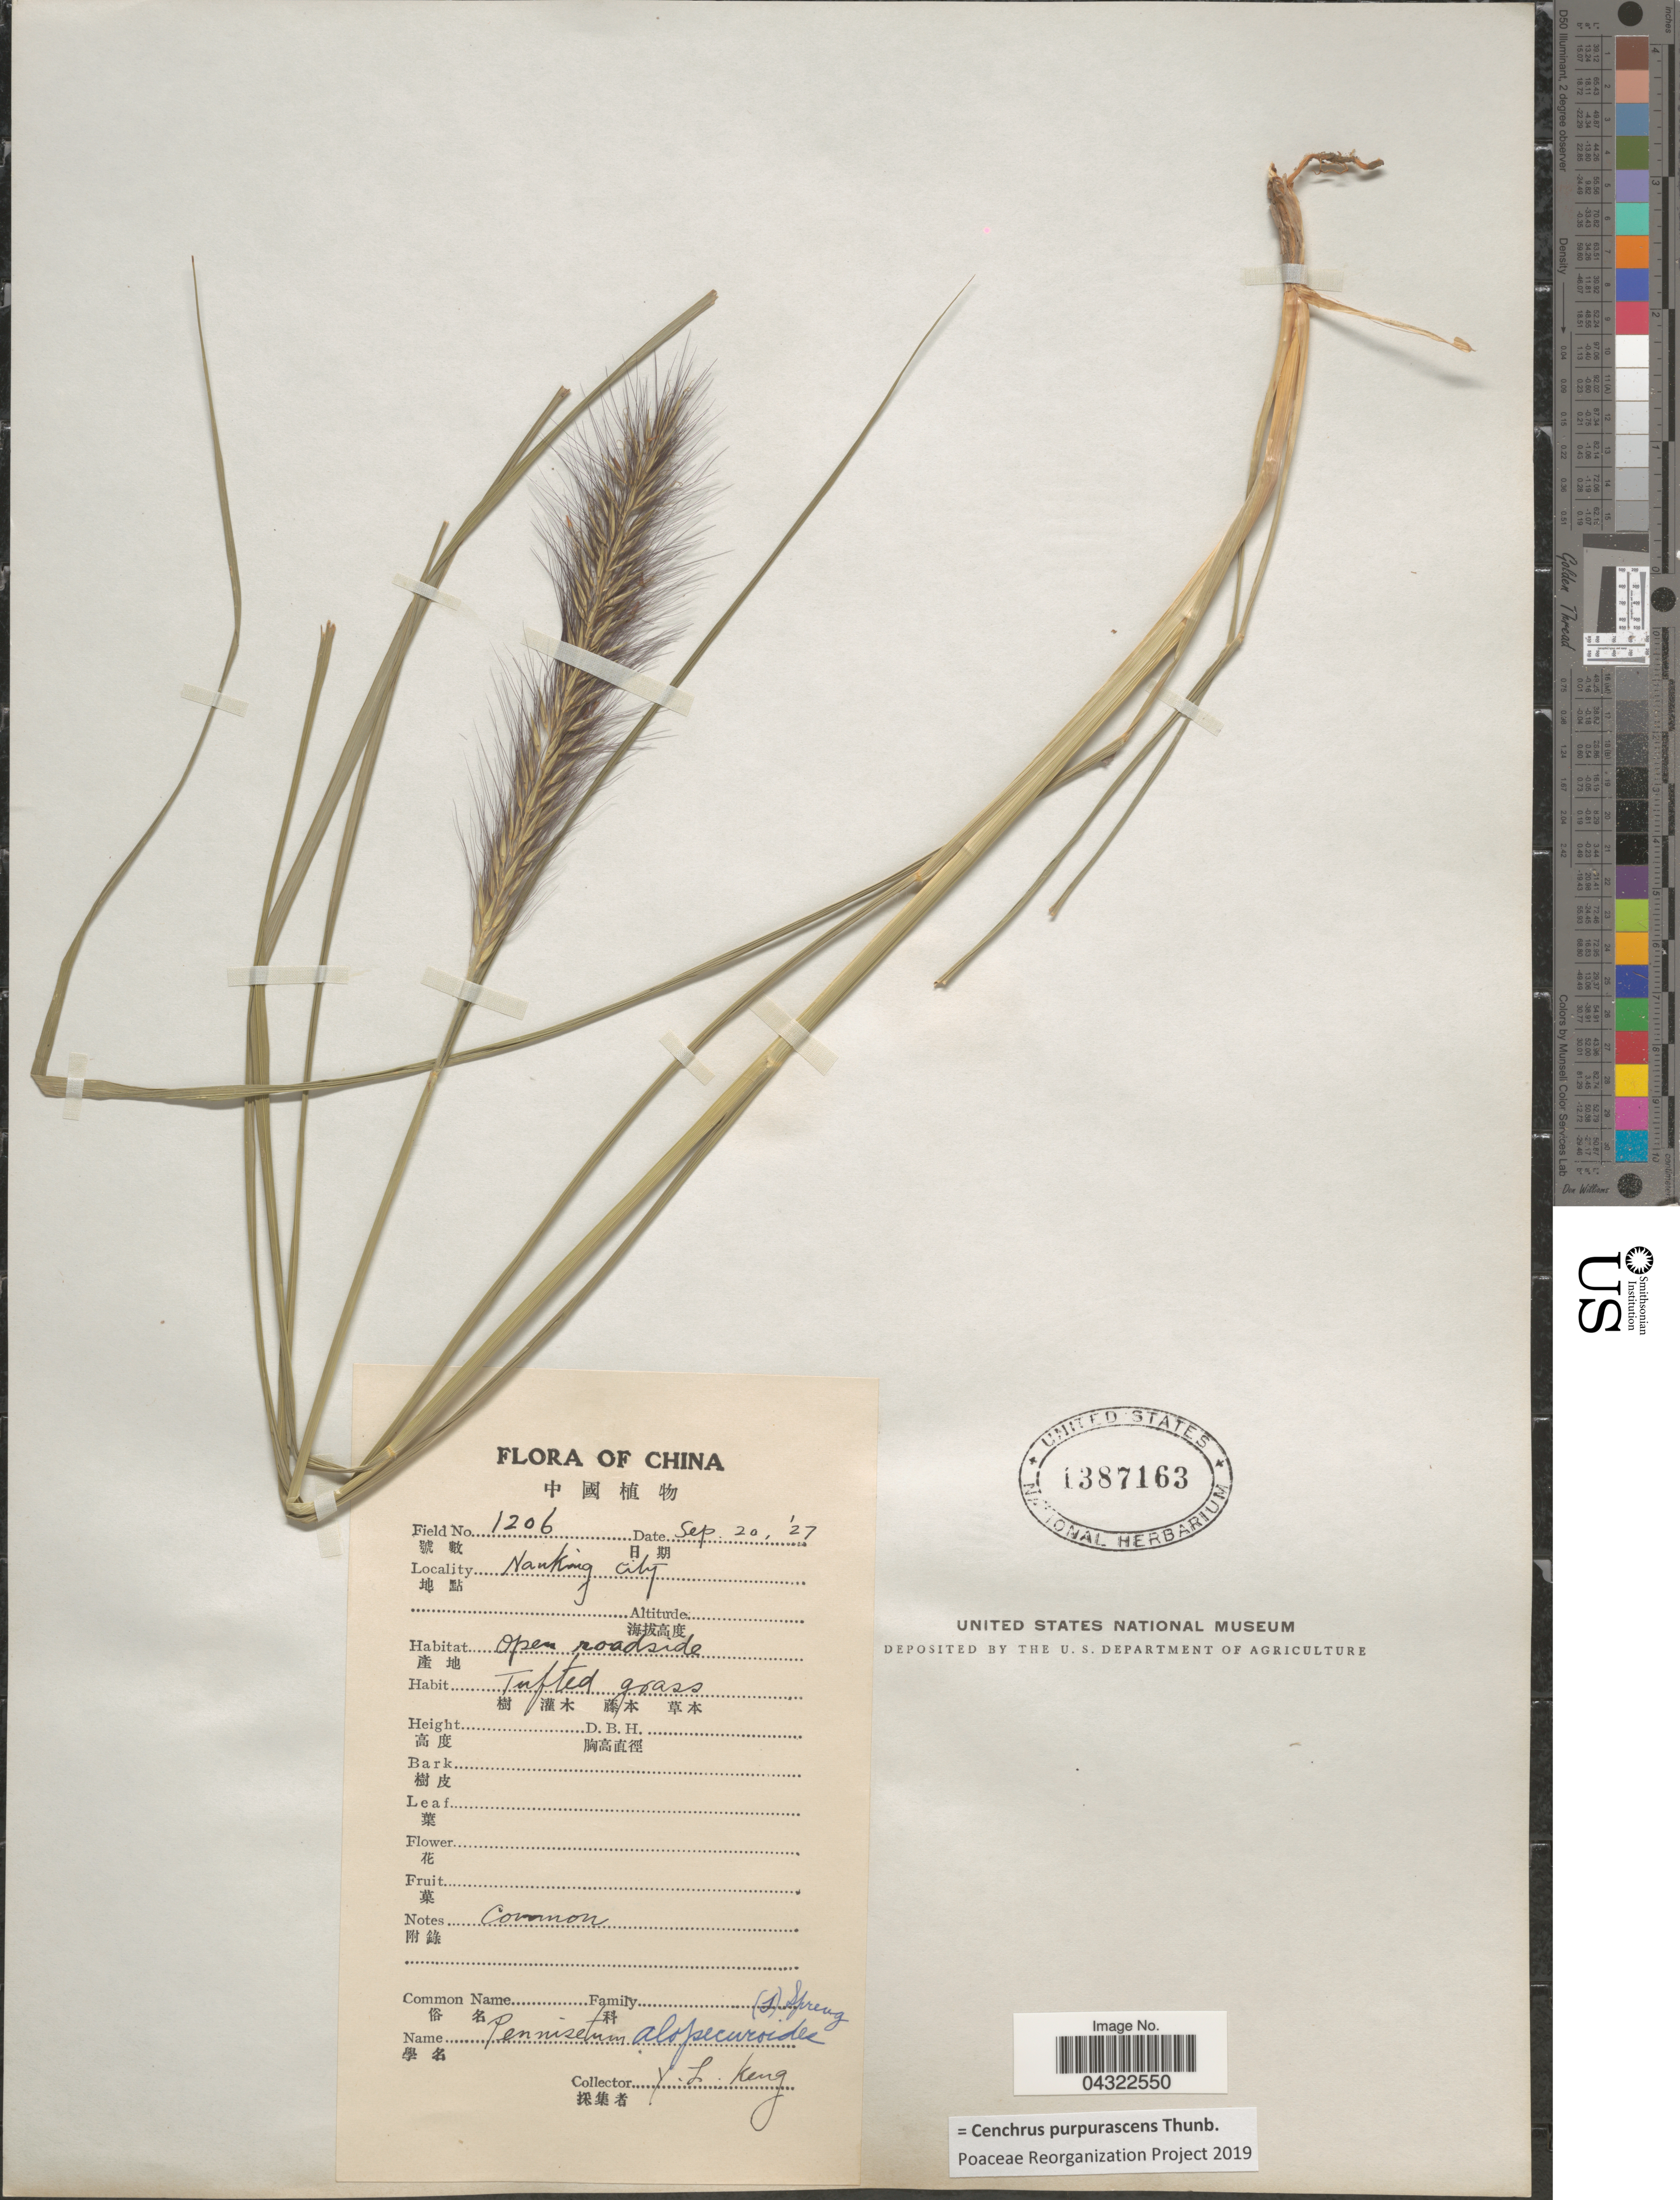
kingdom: Plantae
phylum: Tracheophyta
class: Liliopsida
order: Poales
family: Poaceae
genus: Cenchrus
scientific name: Cenchrus purpurascens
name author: Thunb.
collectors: Y. L. Keng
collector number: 1206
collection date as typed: Transcribed d/m/y: 20/9/27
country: China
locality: Nanking City.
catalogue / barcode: US 1387163